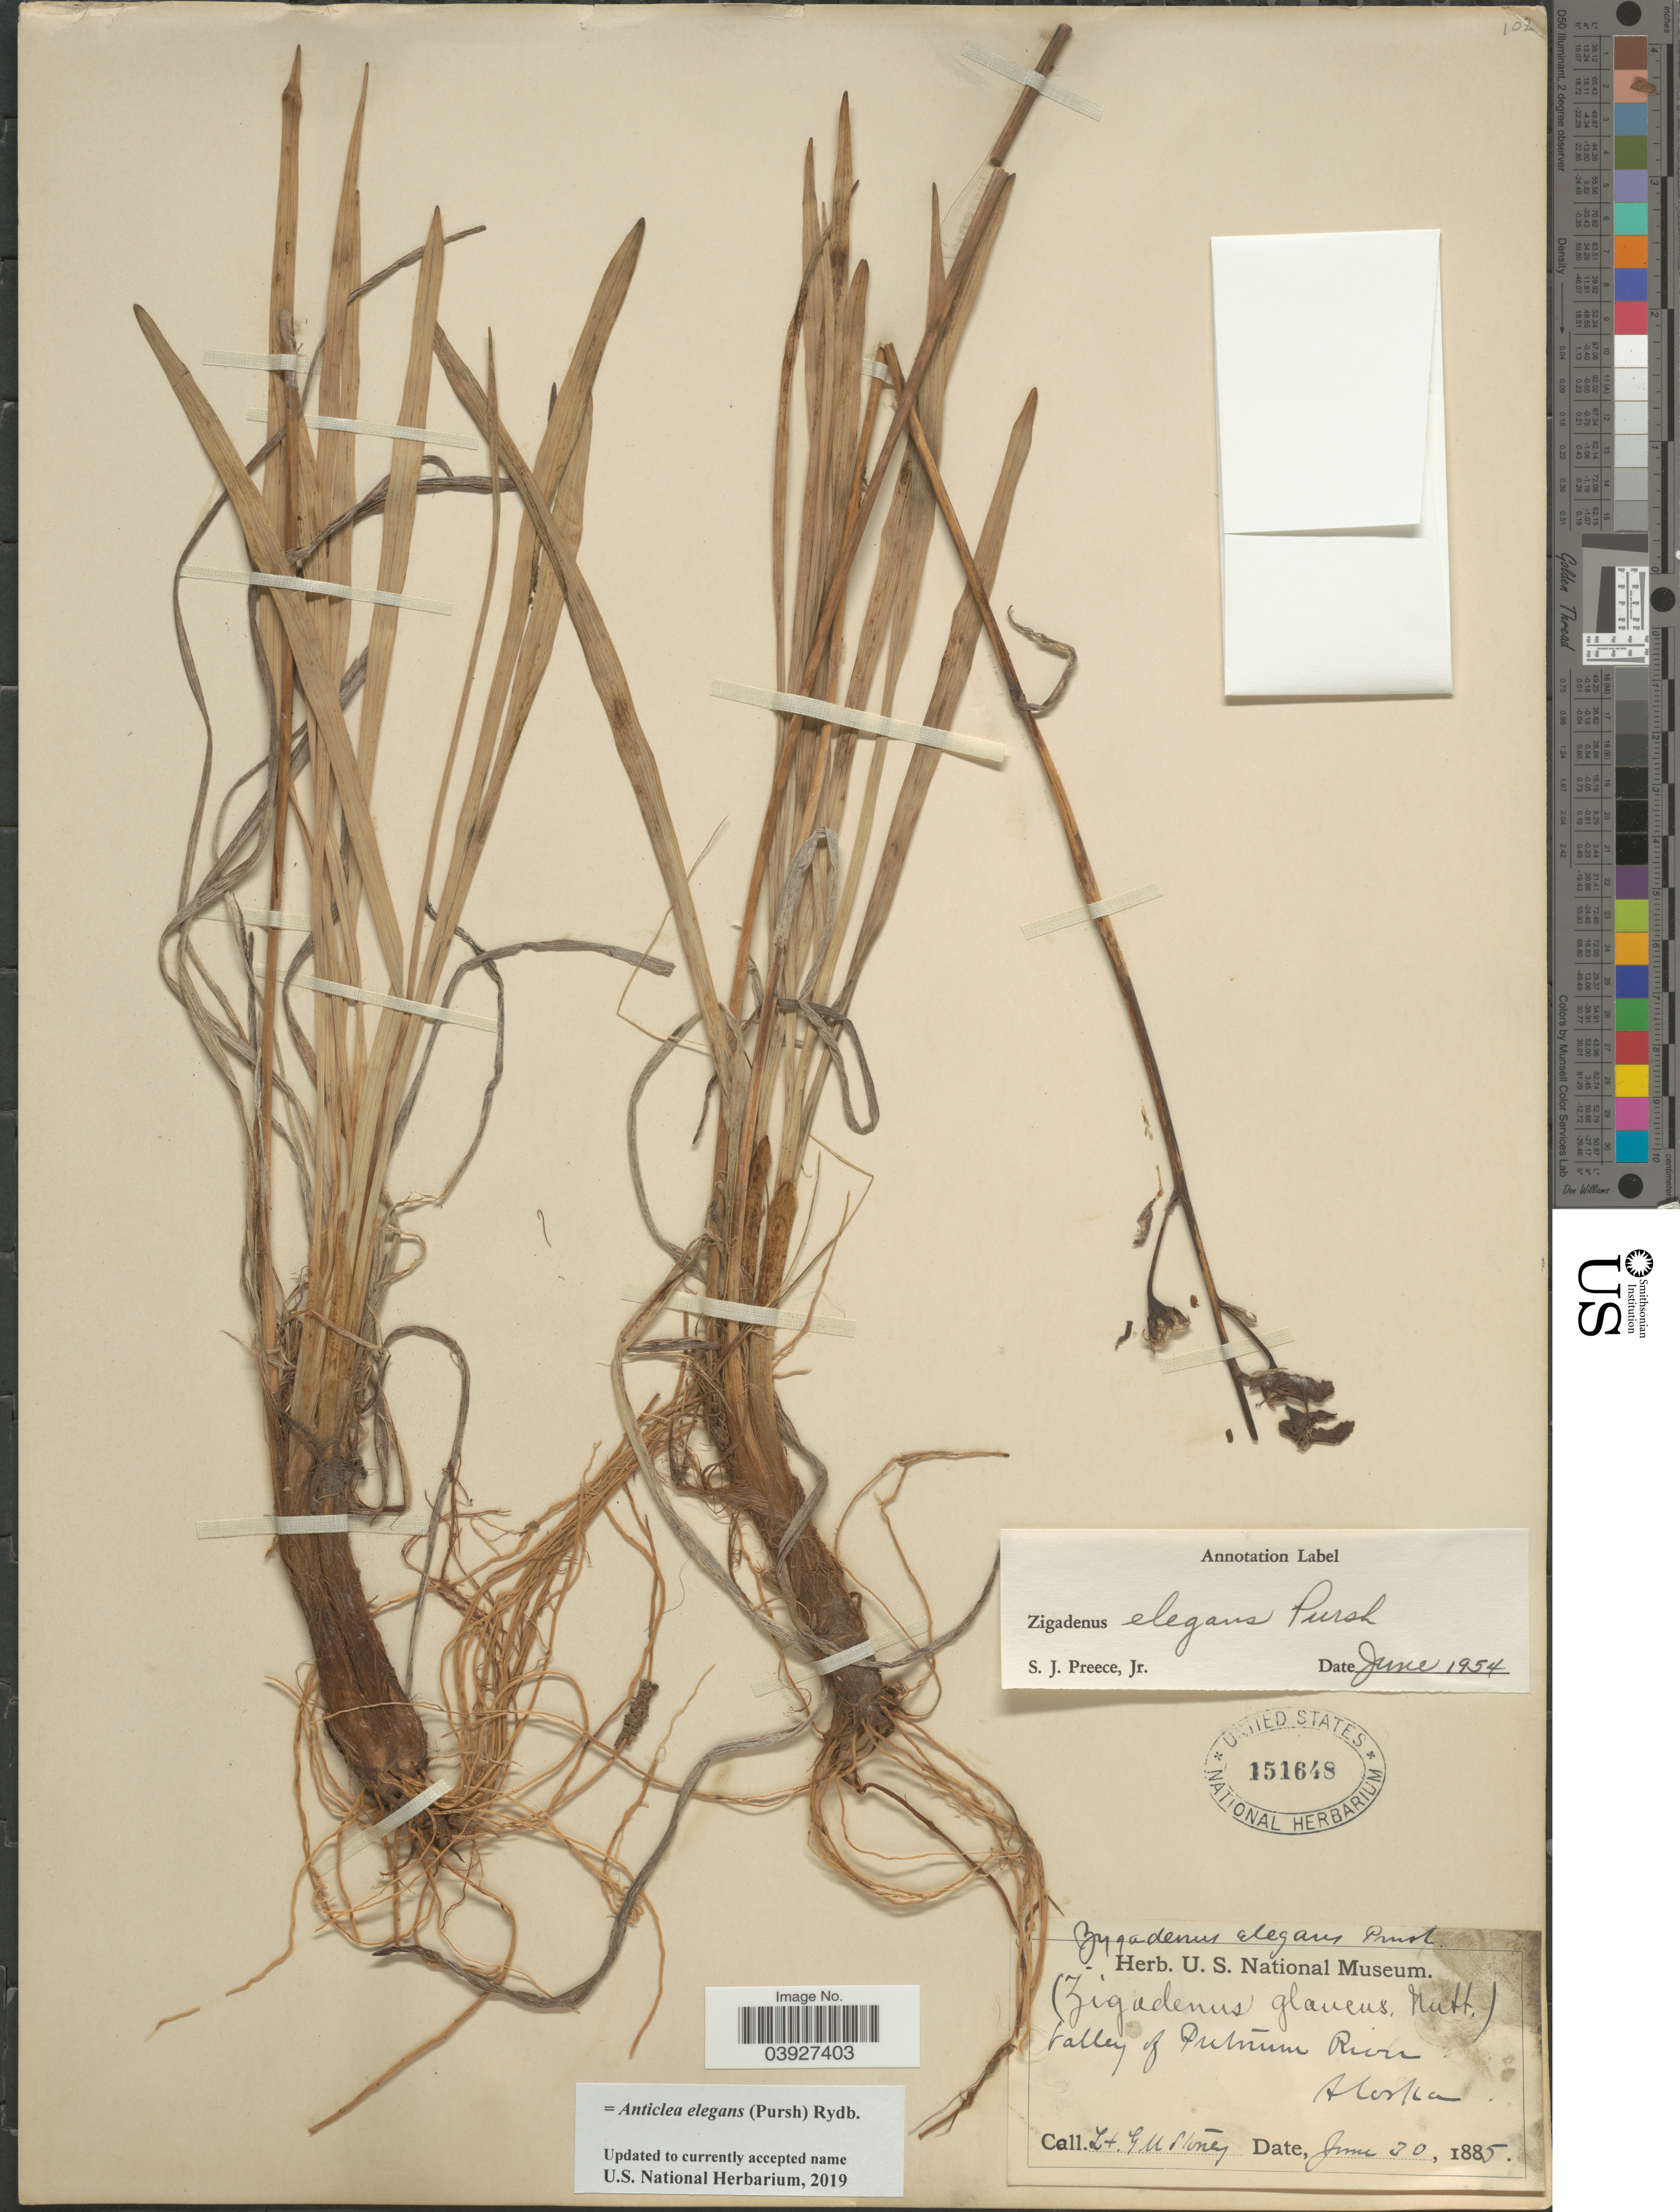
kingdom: Plantae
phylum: Tracheophyta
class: Liliopsida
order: Liliales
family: Melanthiaceae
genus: Anticlea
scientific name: Anticlea elegans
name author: (Pursh) Rydb.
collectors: G. Stoney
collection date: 1885-06-30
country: United States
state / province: Alaska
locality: Valley of Putnum River.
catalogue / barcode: US 151648